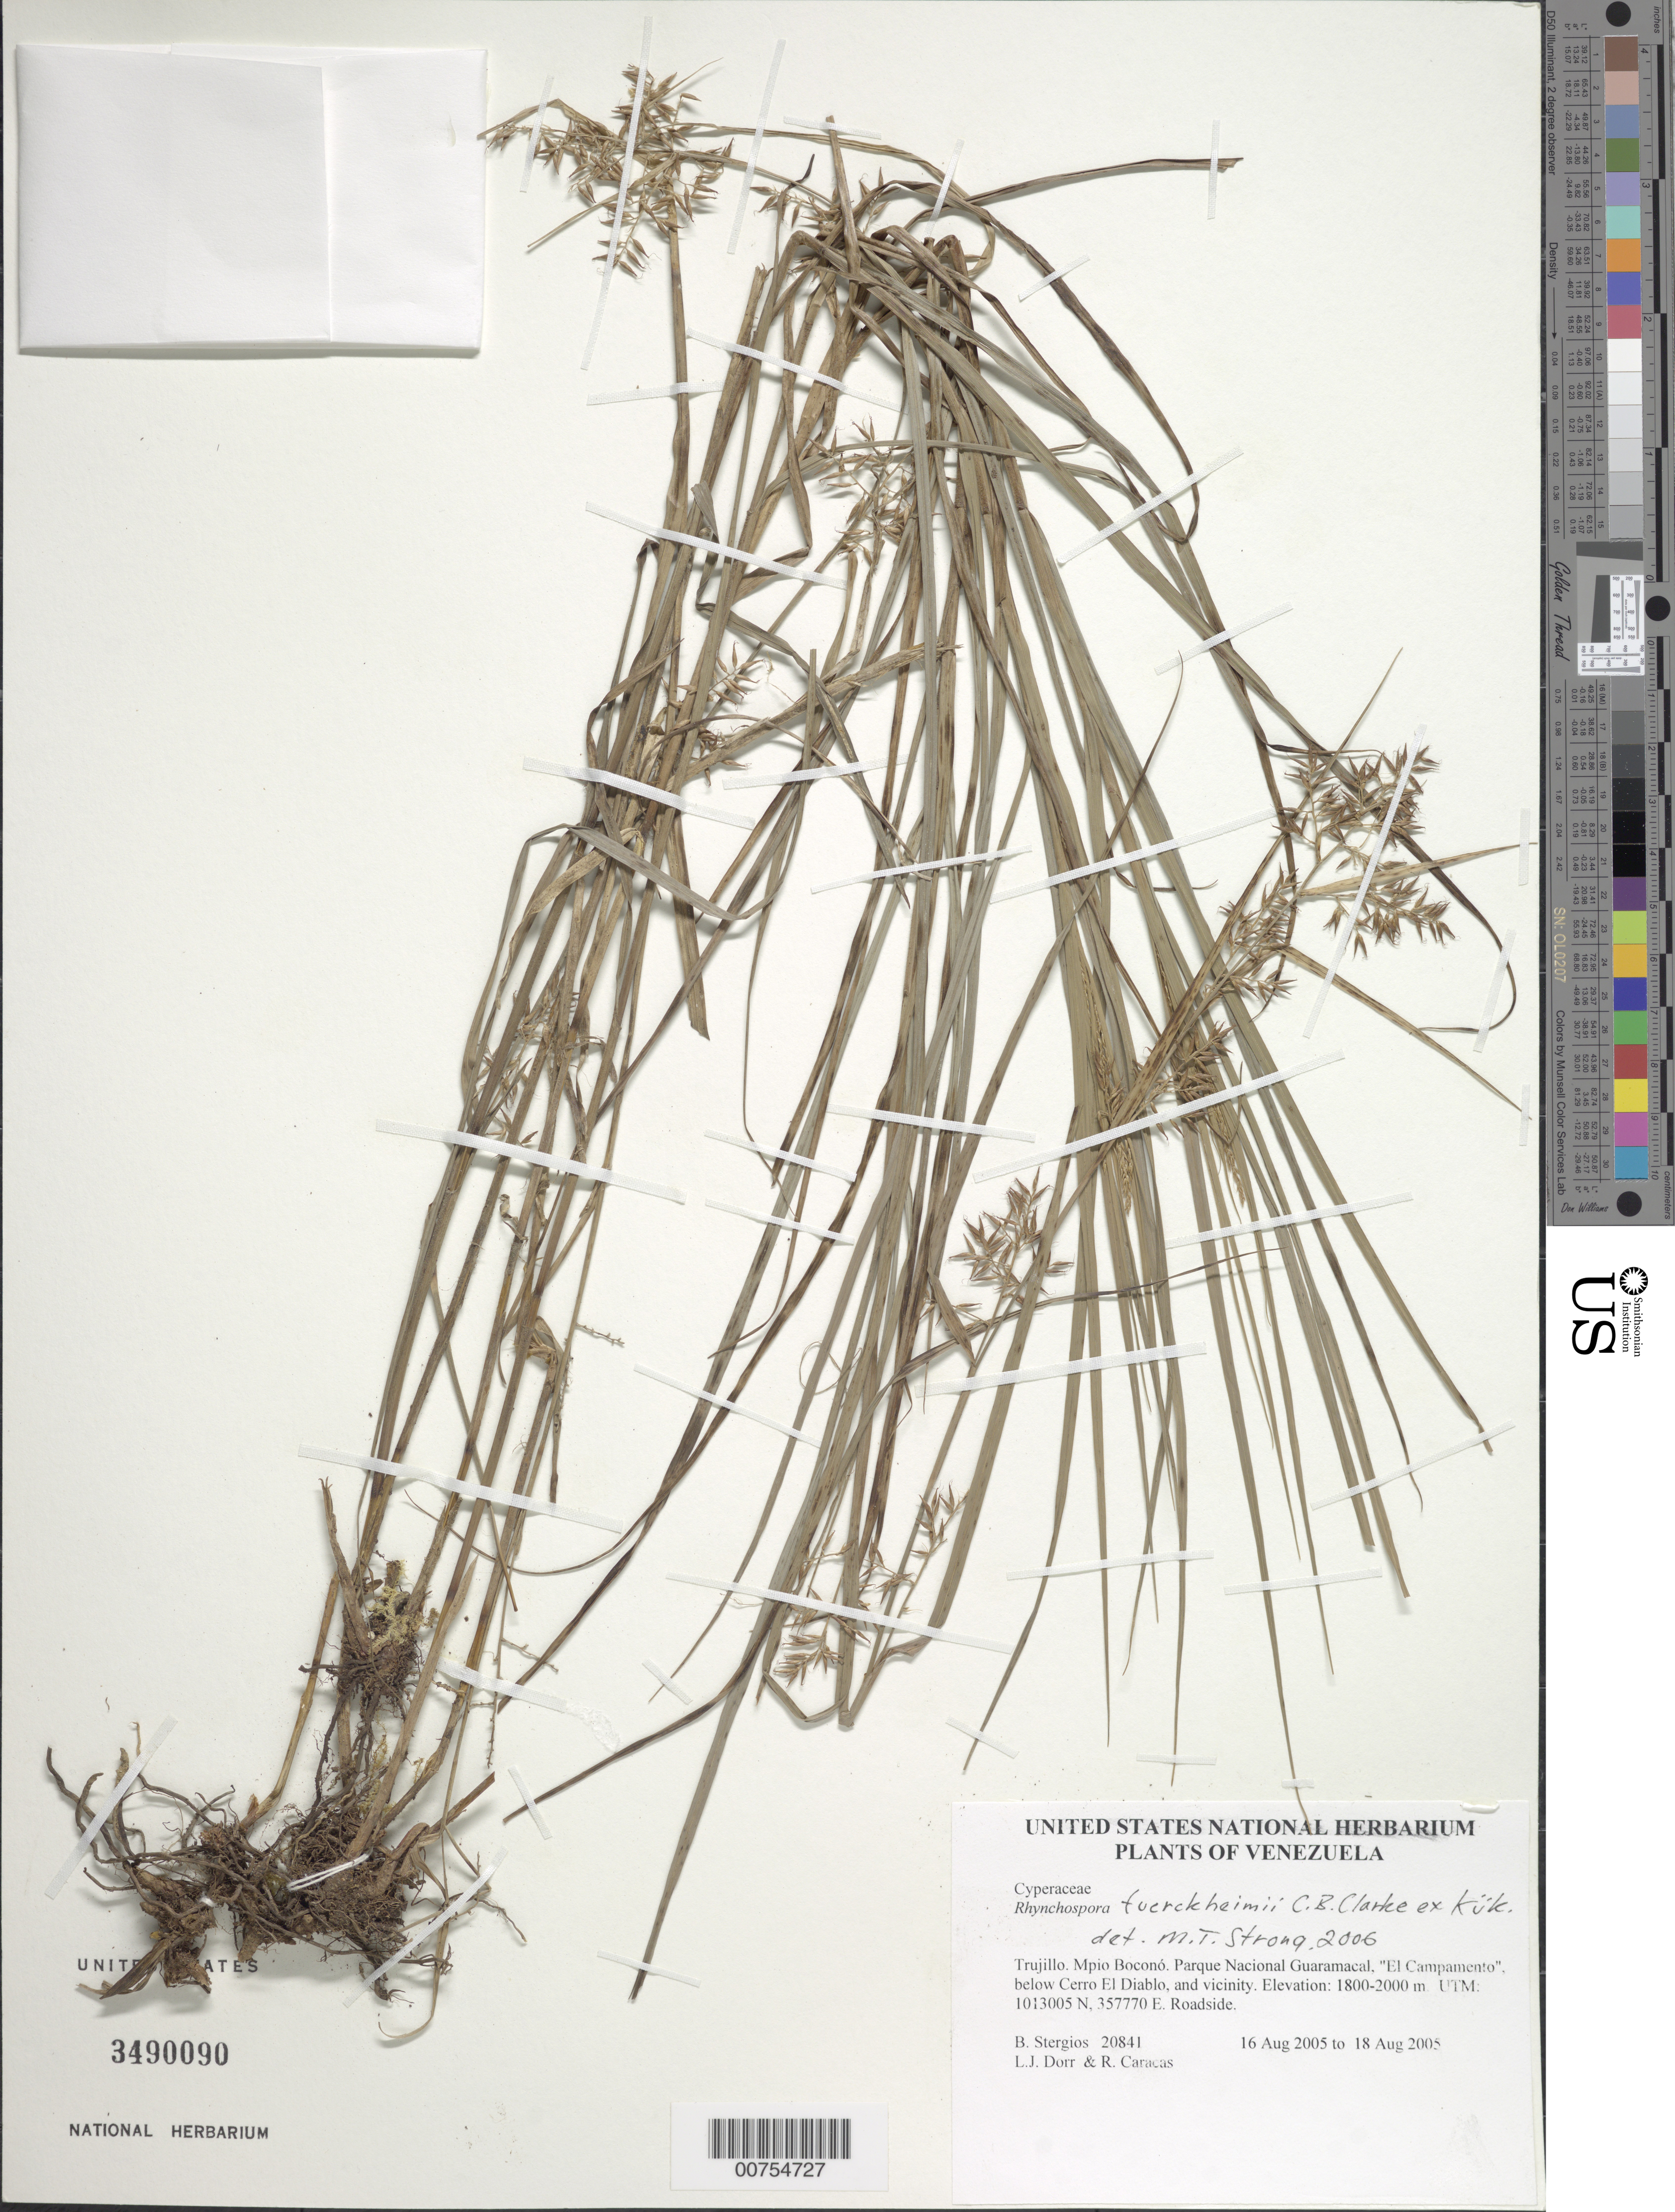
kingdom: Plantae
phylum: Tracheophyta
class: Liliopsida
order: Poales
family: Cyperaceae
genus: Rhynchospora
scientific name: Rhynchospora tuerckheimii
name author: C.B. Clarke ex Kük.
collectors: B. G. Stergios, L. J. Dorr & R. Caracas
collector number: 20841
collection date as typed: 16 Aug 2005 to 18 Aug 2005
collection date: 2005-08-16/2005-08-18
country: Venezuela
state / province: Trujillo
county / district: Boconó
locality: Parque Nacional Guaramacal, "El Campamento", below Cerro El Diablo, and vicinity.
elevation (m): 1800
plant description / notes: PORT, US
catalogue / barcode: US 3490090